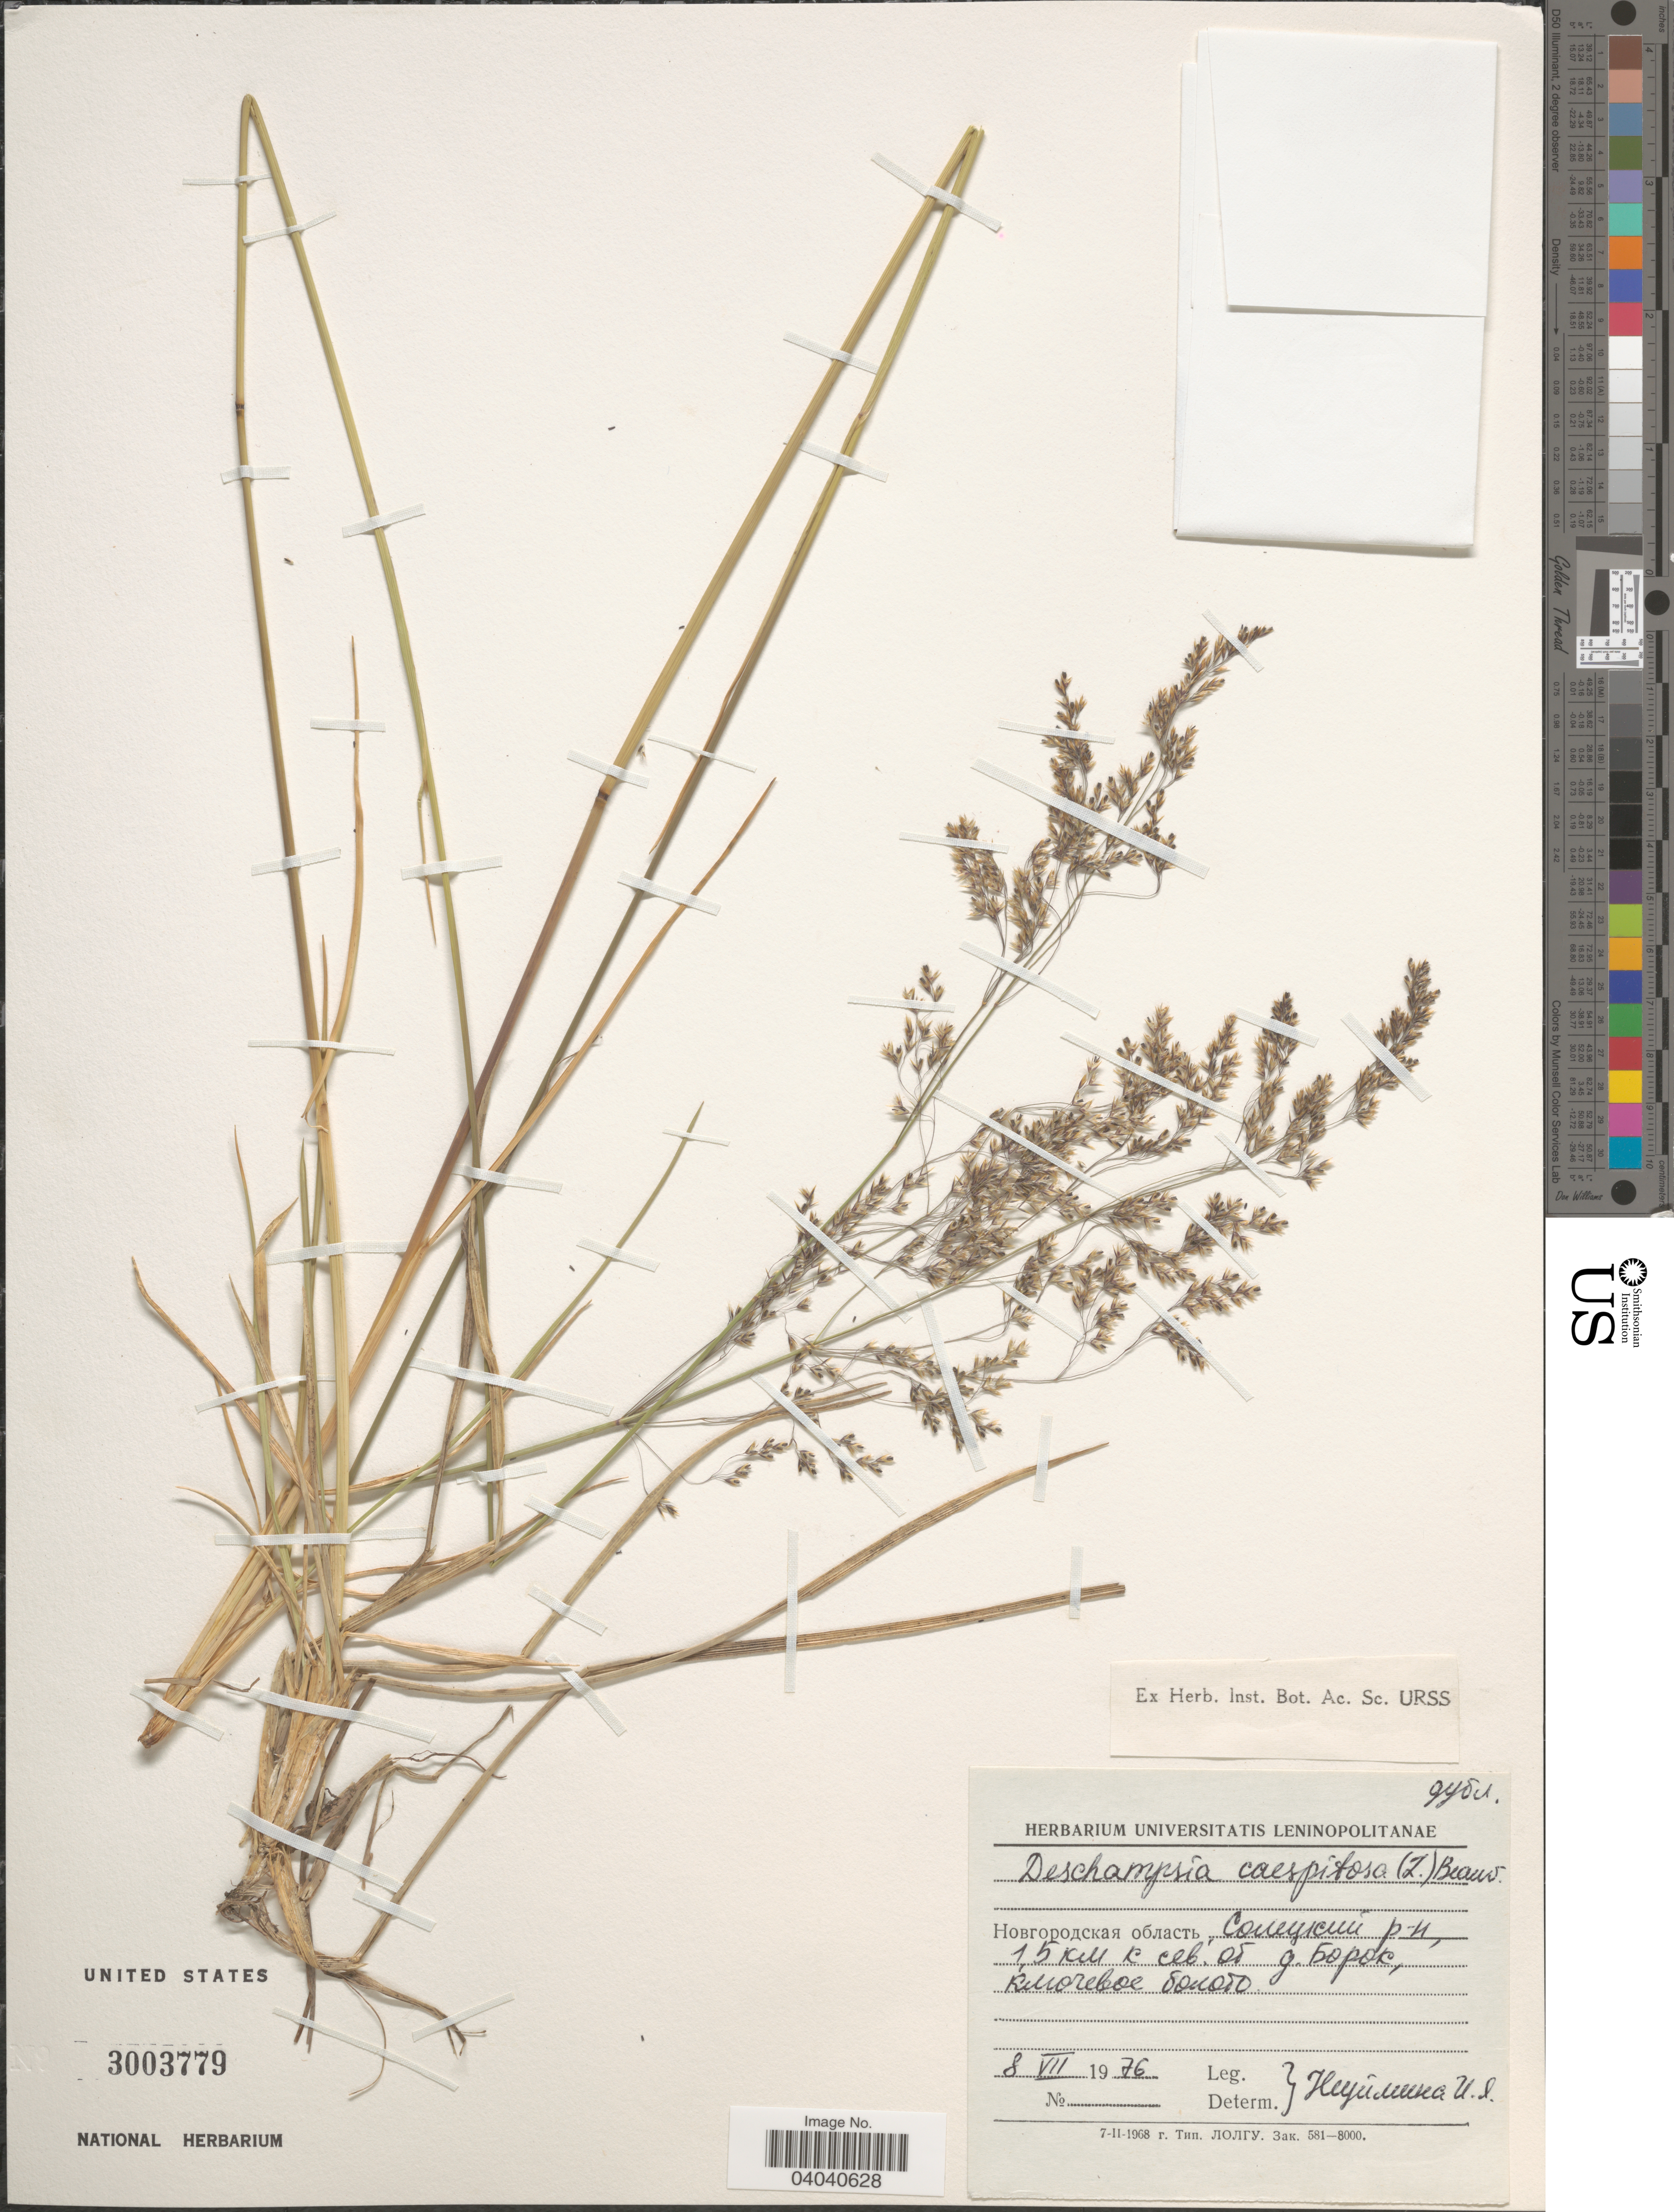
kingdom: Plantae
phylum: Tracheophyta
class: Liliopsida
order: Poales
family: Poaceae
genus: Deschampsia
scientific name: Deschampsia cespitosa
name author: (L.) P. Beauv.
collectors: I. Neuimina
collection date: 1976-07-08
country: Russian Federation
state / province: Novgorod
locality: District Soletskiy, 1.5 km N of village Borok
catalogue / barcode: US 3003779